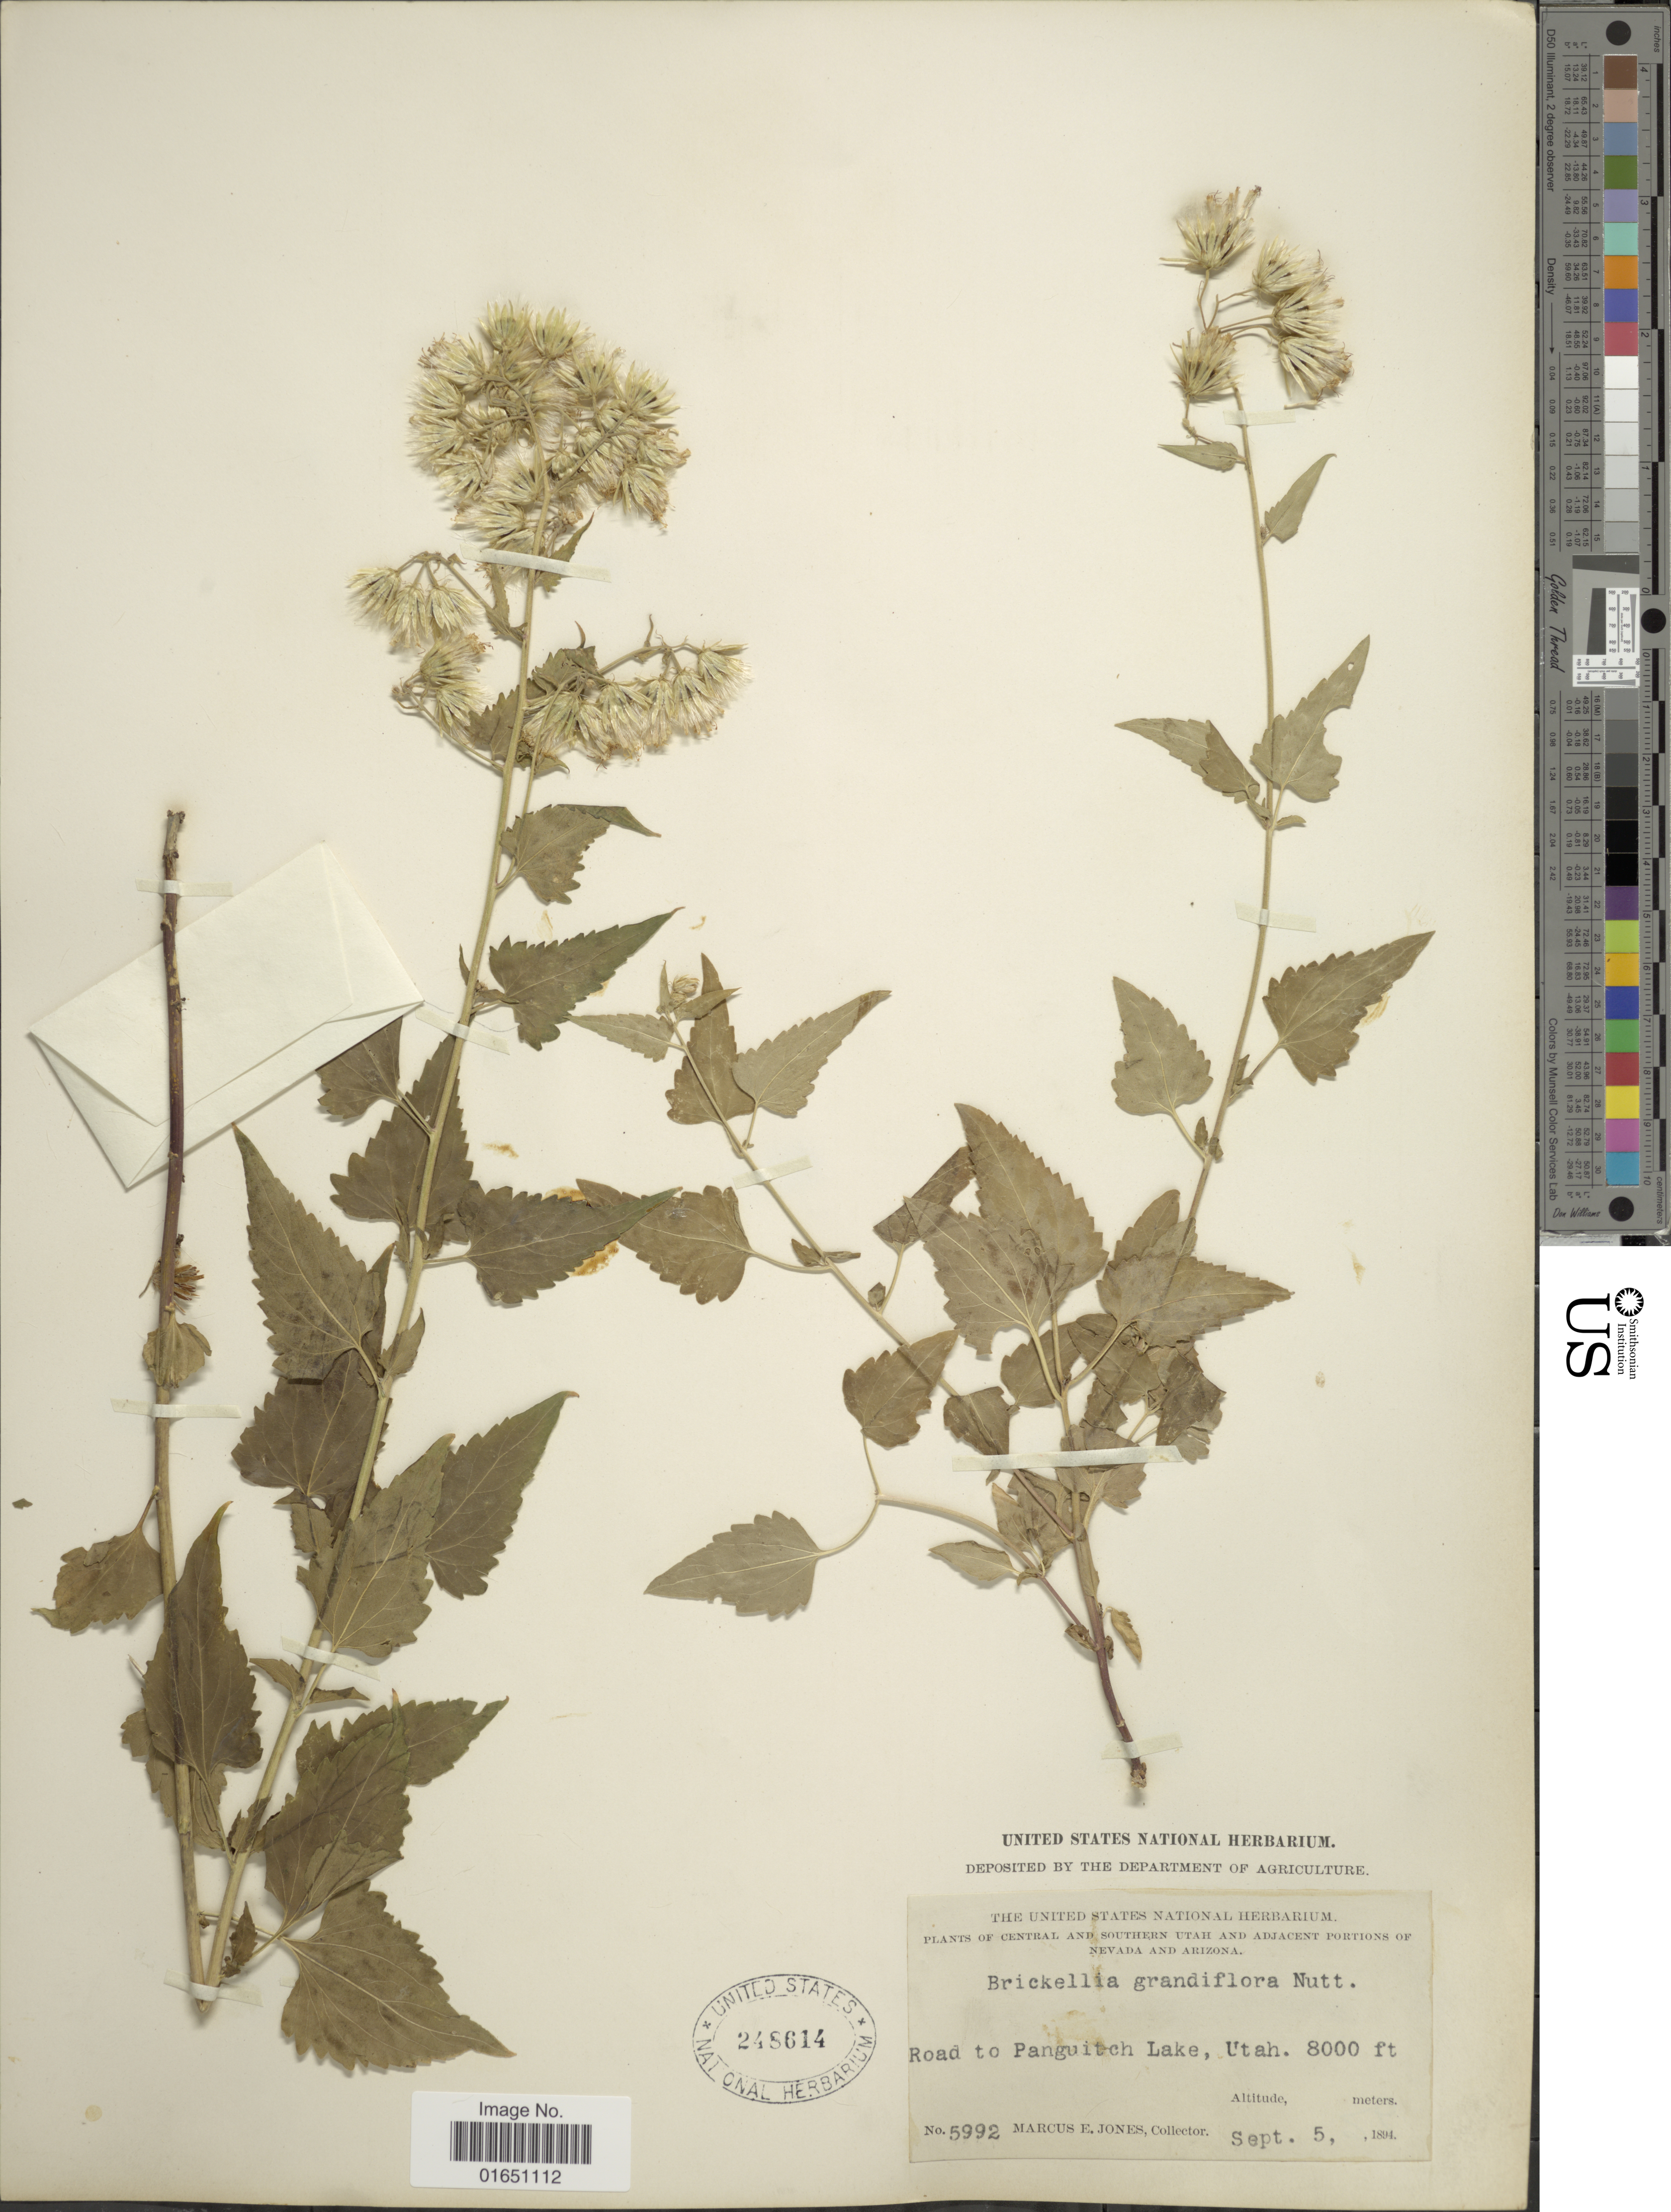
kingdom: Plantae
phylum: Tracheophyta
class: Magnoliopsida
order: Asterales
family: Asteraceae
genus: Brickellia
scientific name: Brickellia grandiflora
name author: (Hook.) Nutt.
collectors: M. E. Jones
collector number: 5992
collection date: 1894-09-05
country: United States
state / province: Utah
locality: Road to Panguitch Lake, Utah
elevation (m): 2438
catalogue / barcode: US 248614